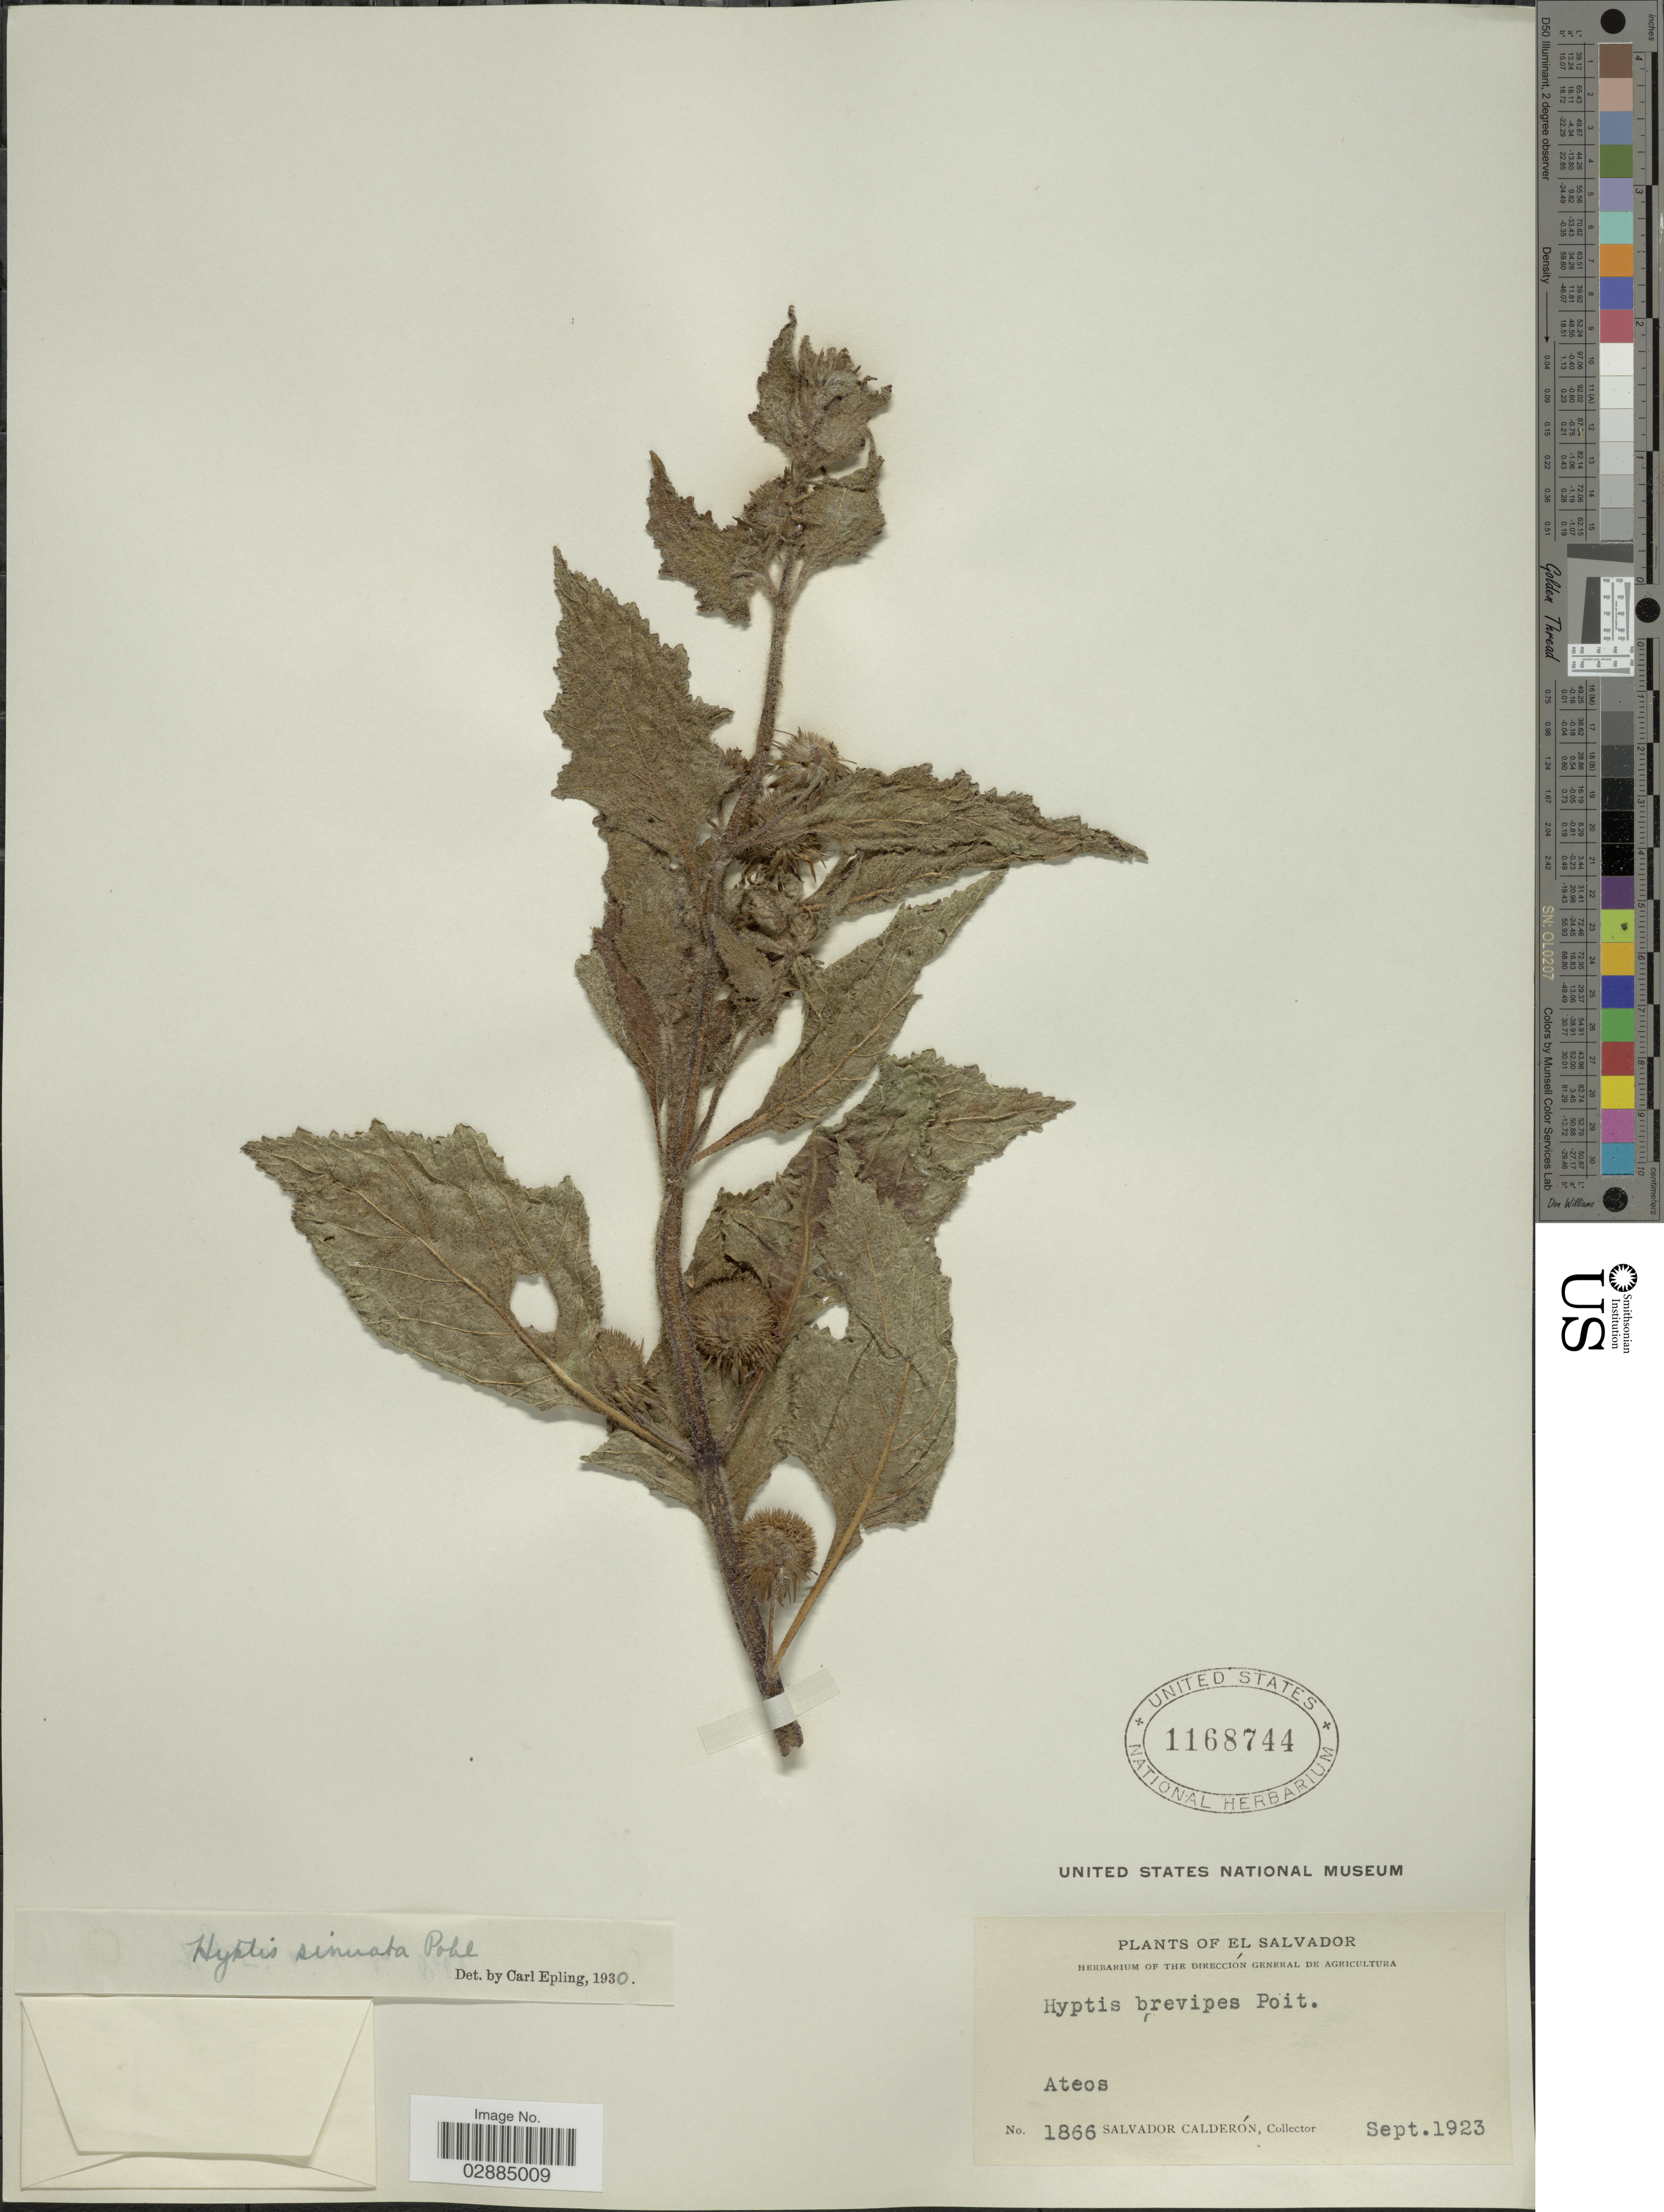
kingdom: Plantae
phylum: Tracheophyta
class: Magnoliopsida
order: Lamiales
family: Lamiaceae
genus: Hyptis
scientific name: Hyptis sinuata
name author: Pohl ex Benth.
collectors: S. Calderón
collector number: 1866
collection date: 1923-09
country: El Salvador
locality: Ateos.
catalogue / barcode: US 1168744